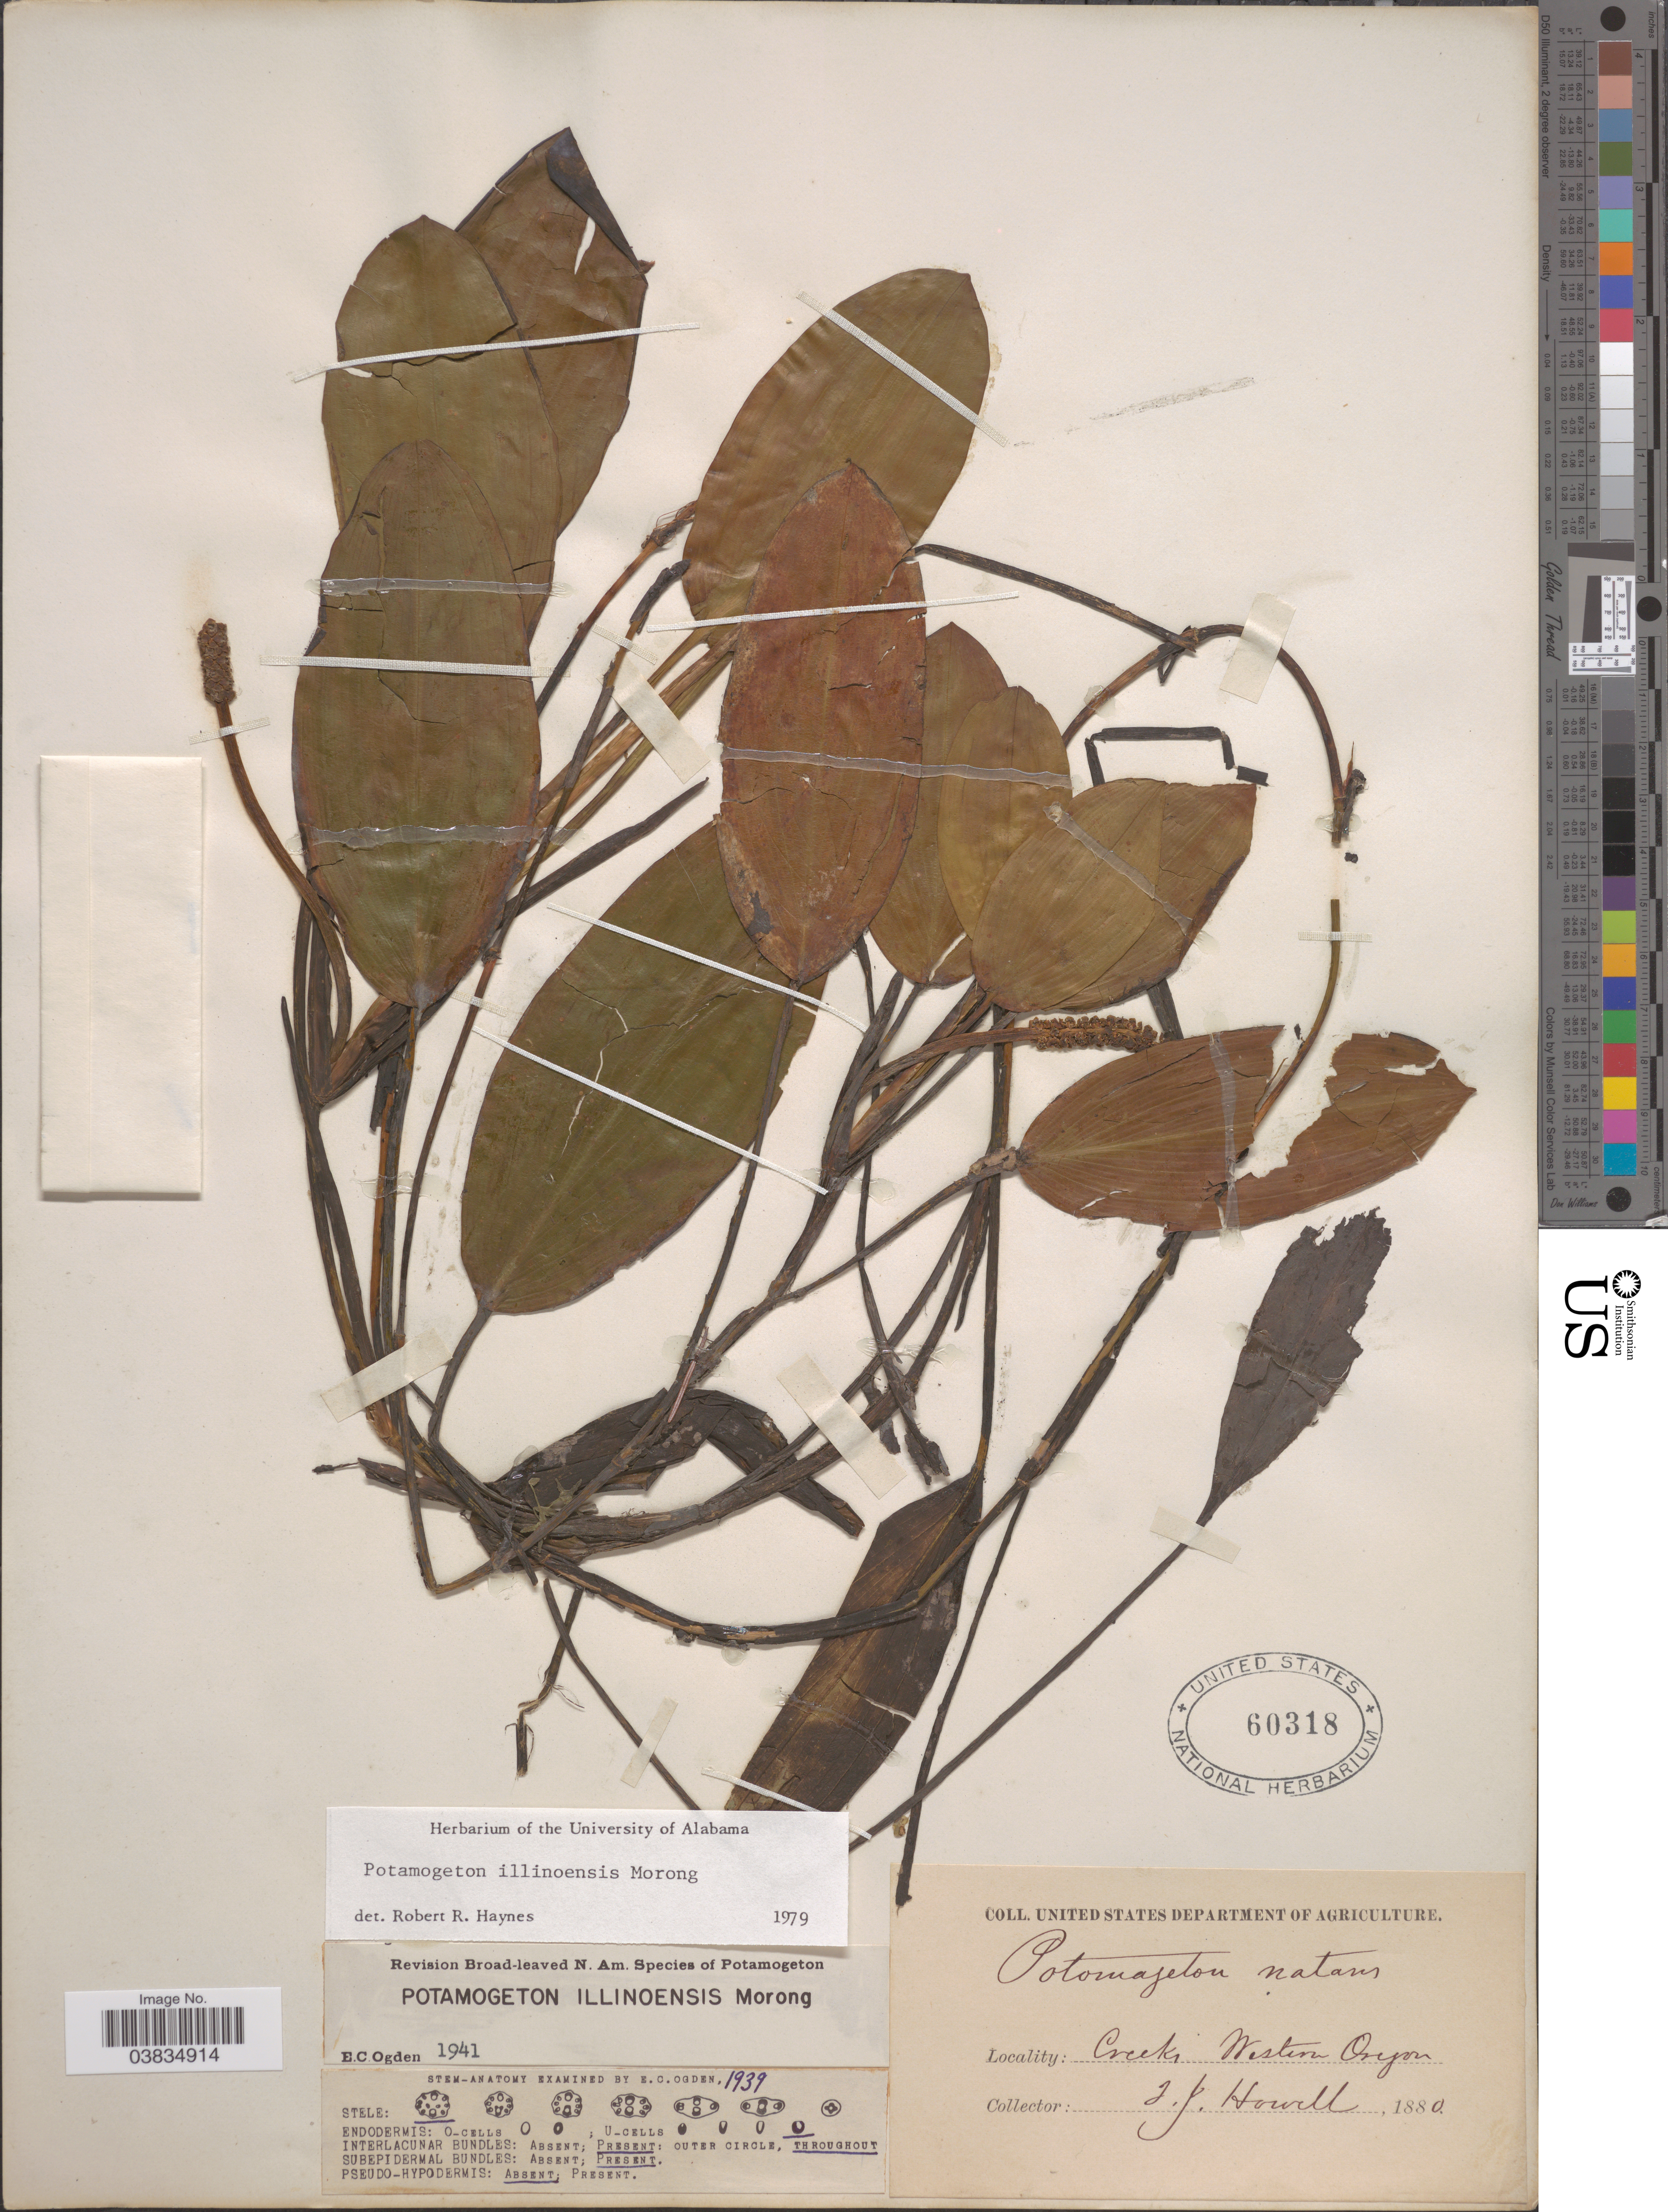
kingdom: Plantae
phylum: Tracheophyta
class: Liliopsida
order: Alismatales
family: Potamogetonaceae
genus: Potamogeton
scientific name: Potamogeton illinoensis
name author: Morong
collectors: T. J. Howell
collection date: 1880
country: United States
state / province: Oregon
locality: Creeks. Western Oregon.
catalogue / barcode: US 60318